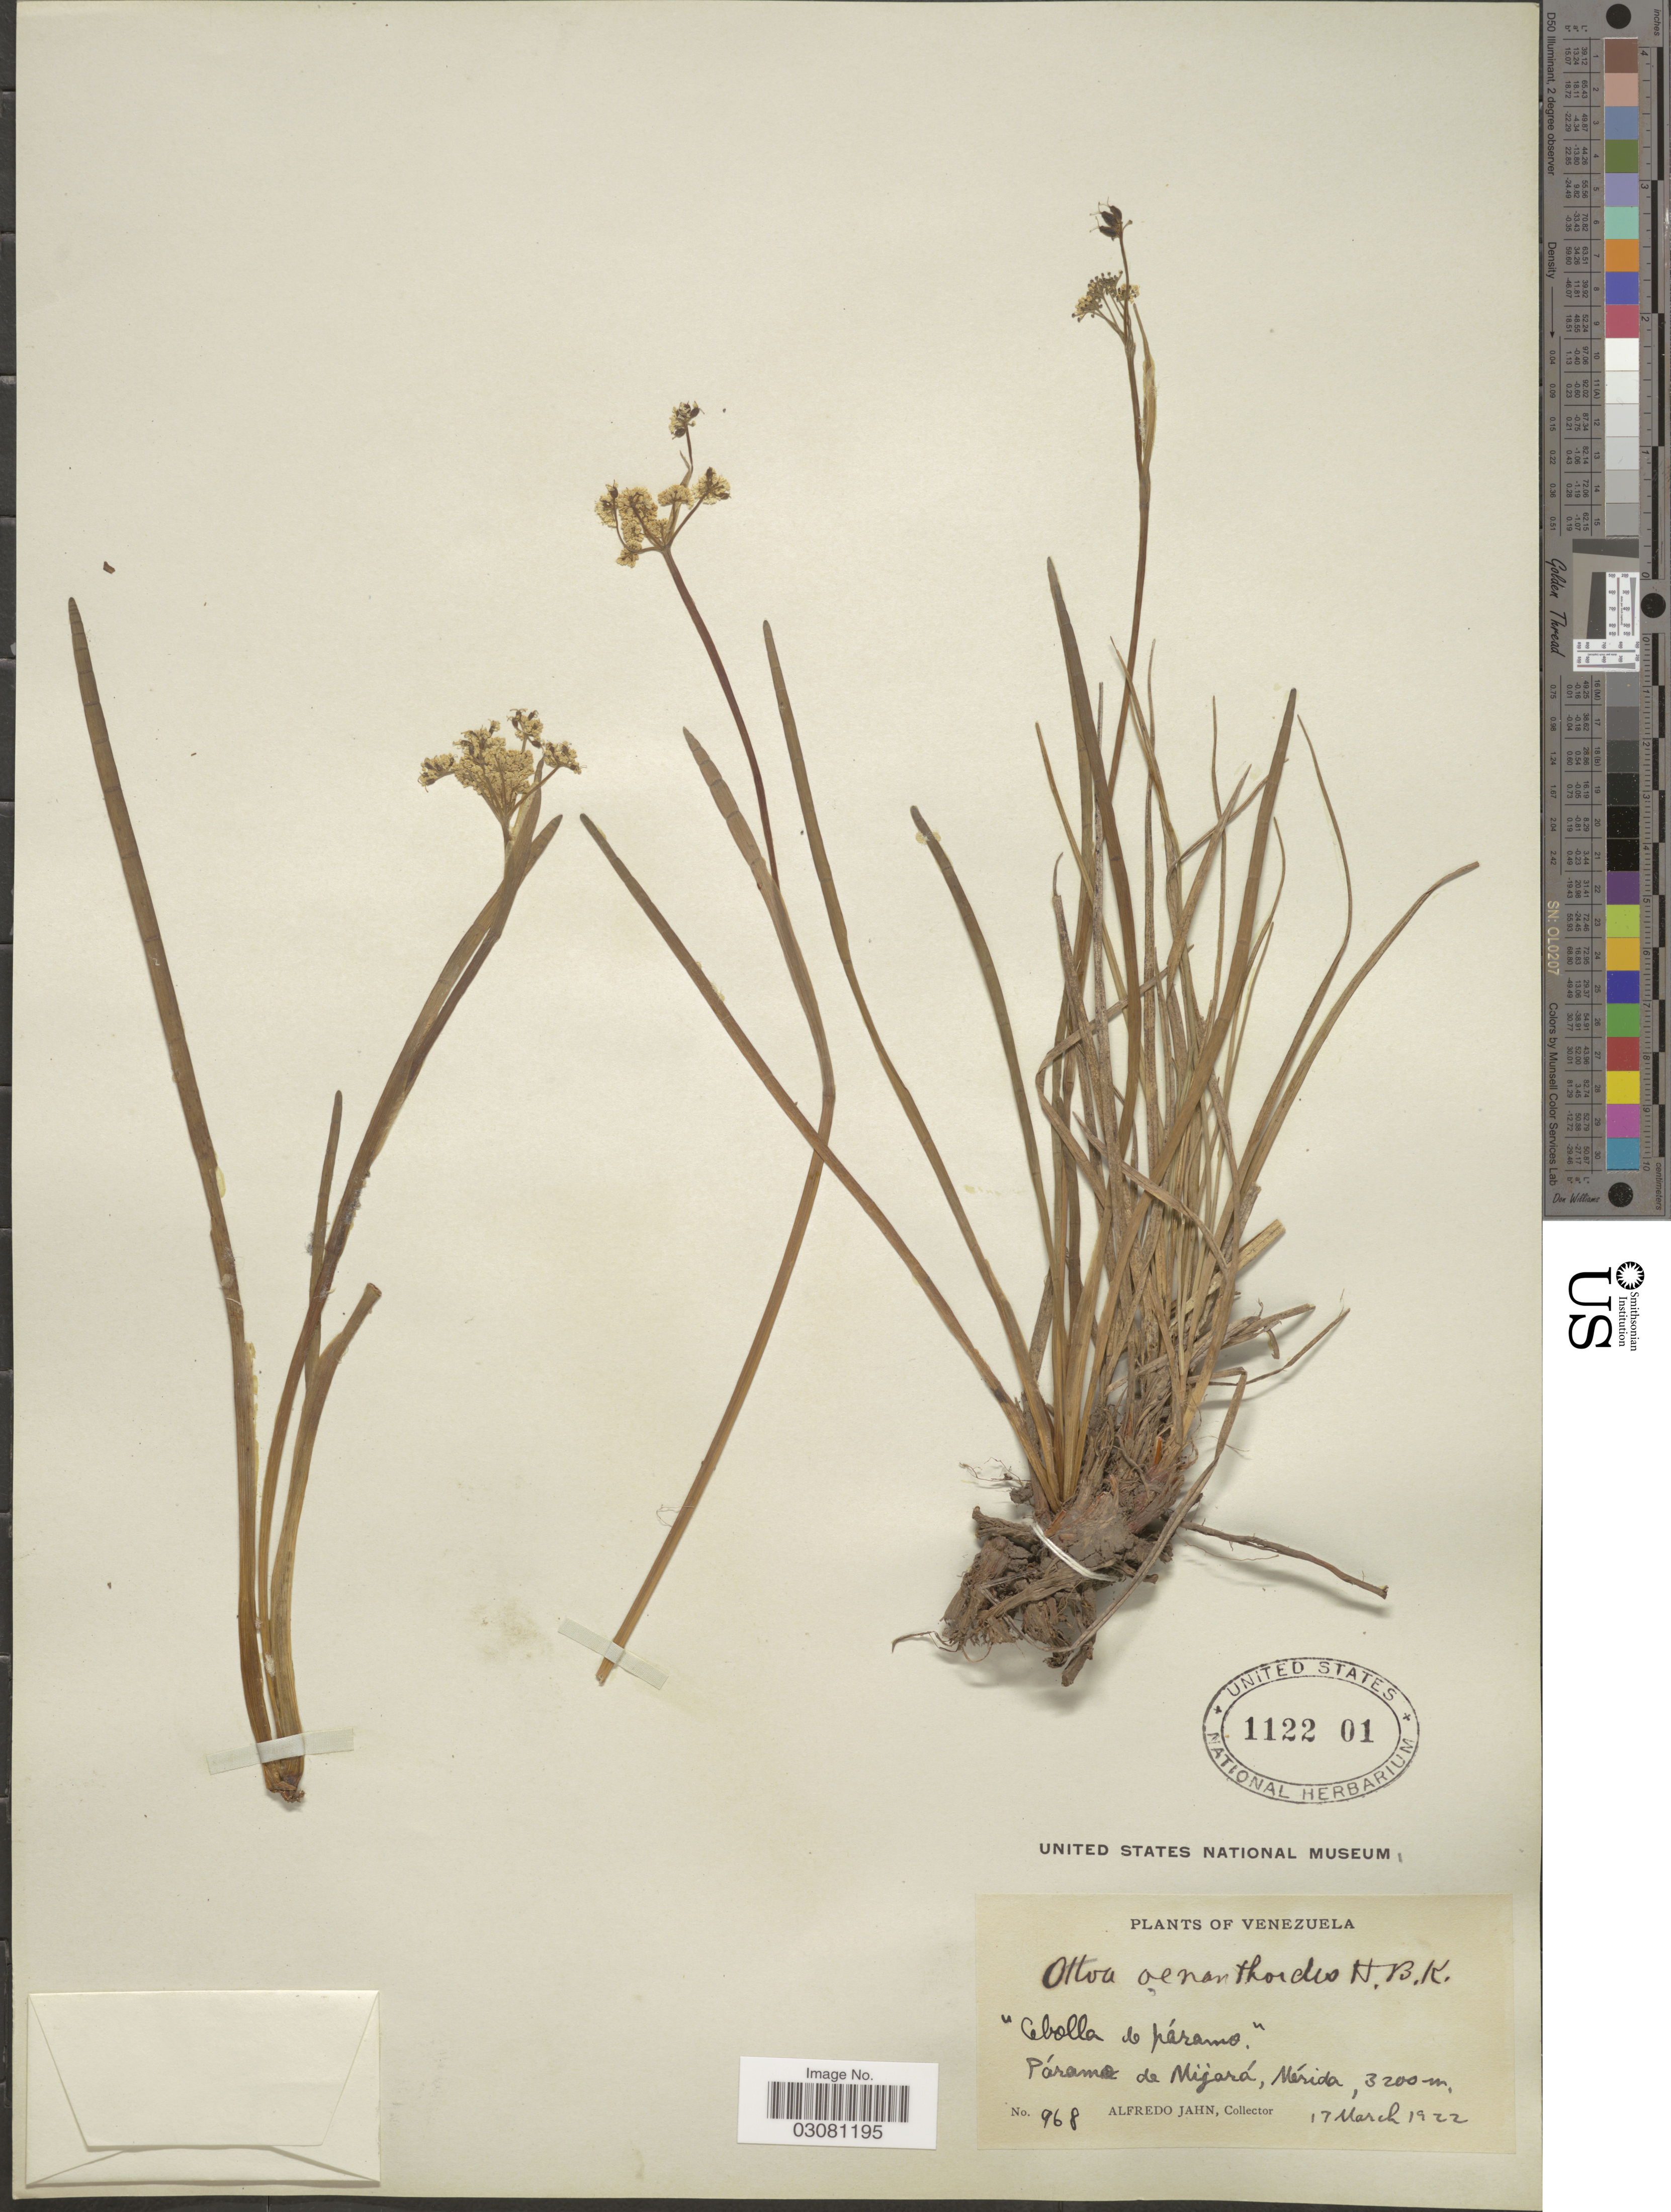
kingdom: Plantae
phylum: Tracheophyta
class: Magnoliopsida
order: Apiales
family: Apiaceae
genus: Ottoa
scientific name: Ottoa oenanthoides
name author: Kunth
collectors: A. Jahn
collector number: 968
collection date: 1922-03-17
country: Venezuela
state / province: Mérida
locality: Páramo de Mijará.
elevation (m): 3200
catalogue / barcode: US 112201